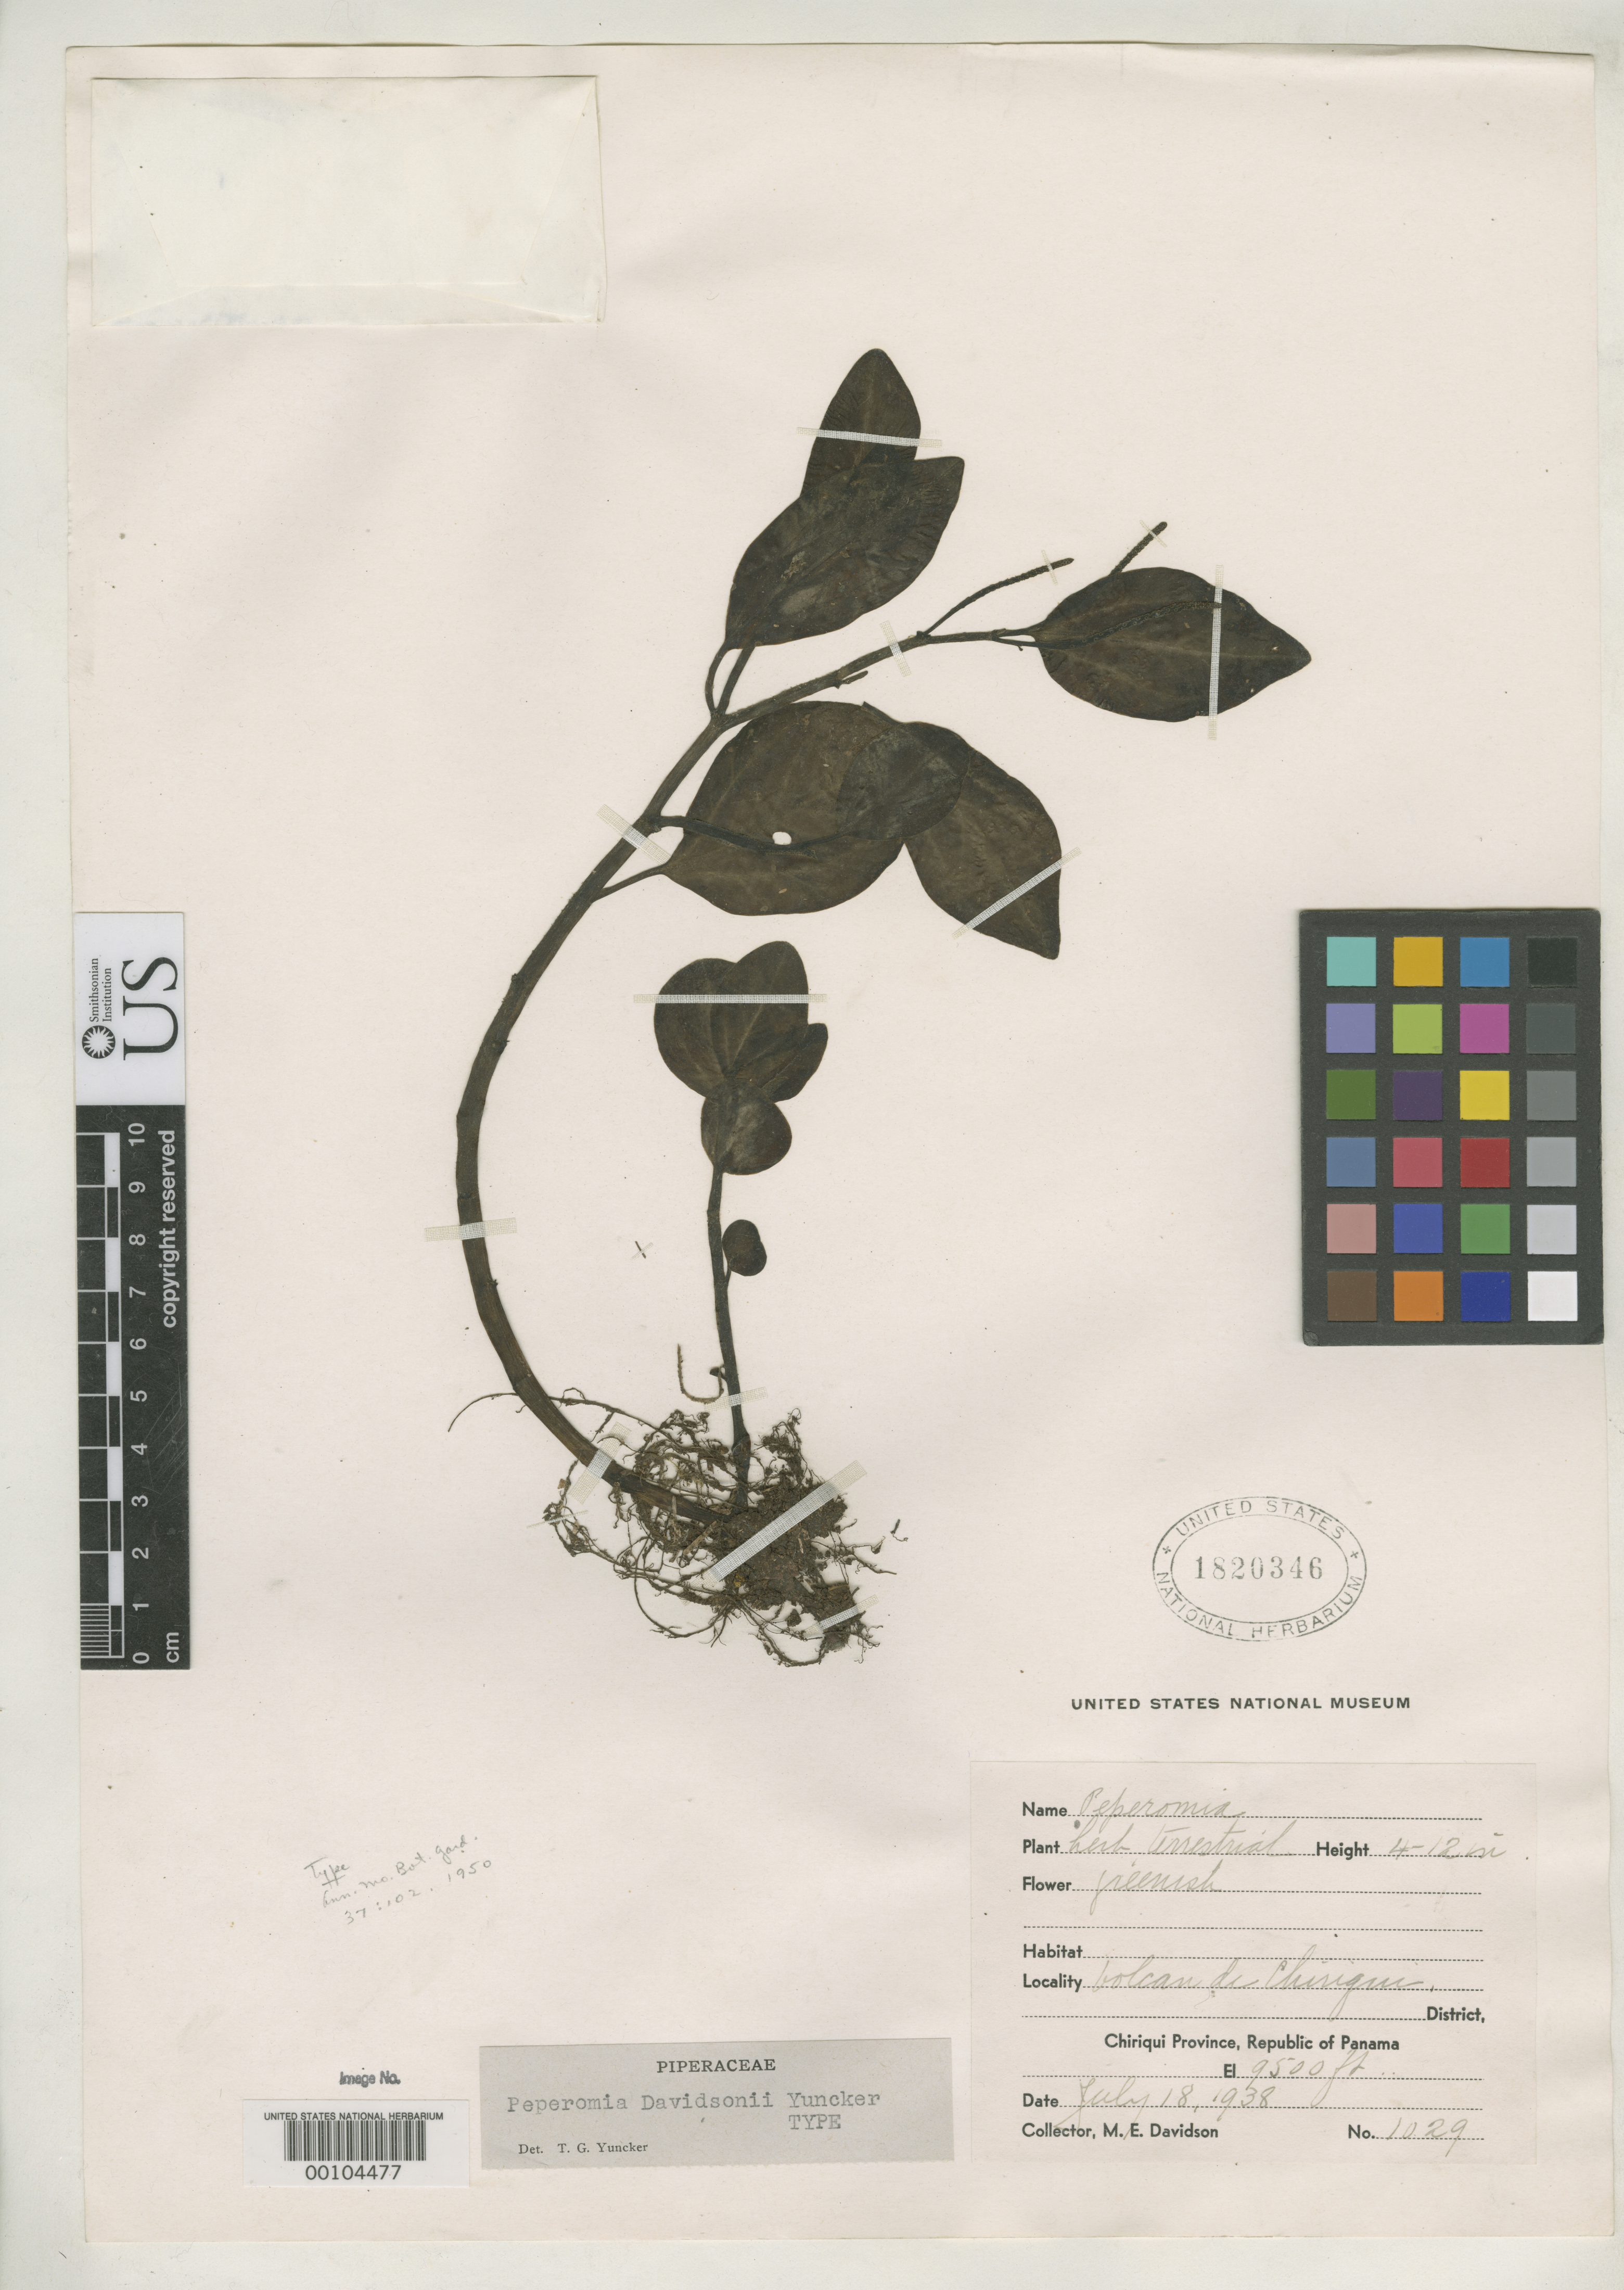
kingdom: Plantae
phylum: Tracheophyta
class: Magnoliopsida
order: Piperales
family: Piperaceae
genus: Peperomia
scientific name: Peperomia davidsonii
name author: Yunck.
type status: Holotype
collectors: M. Davidson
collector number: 1029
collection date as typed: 18 Jul 1938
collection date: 1938-07-18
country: Panama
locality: NW of Boquete towards Parque Nacional Volcan Baru.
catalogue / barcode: US 1820346